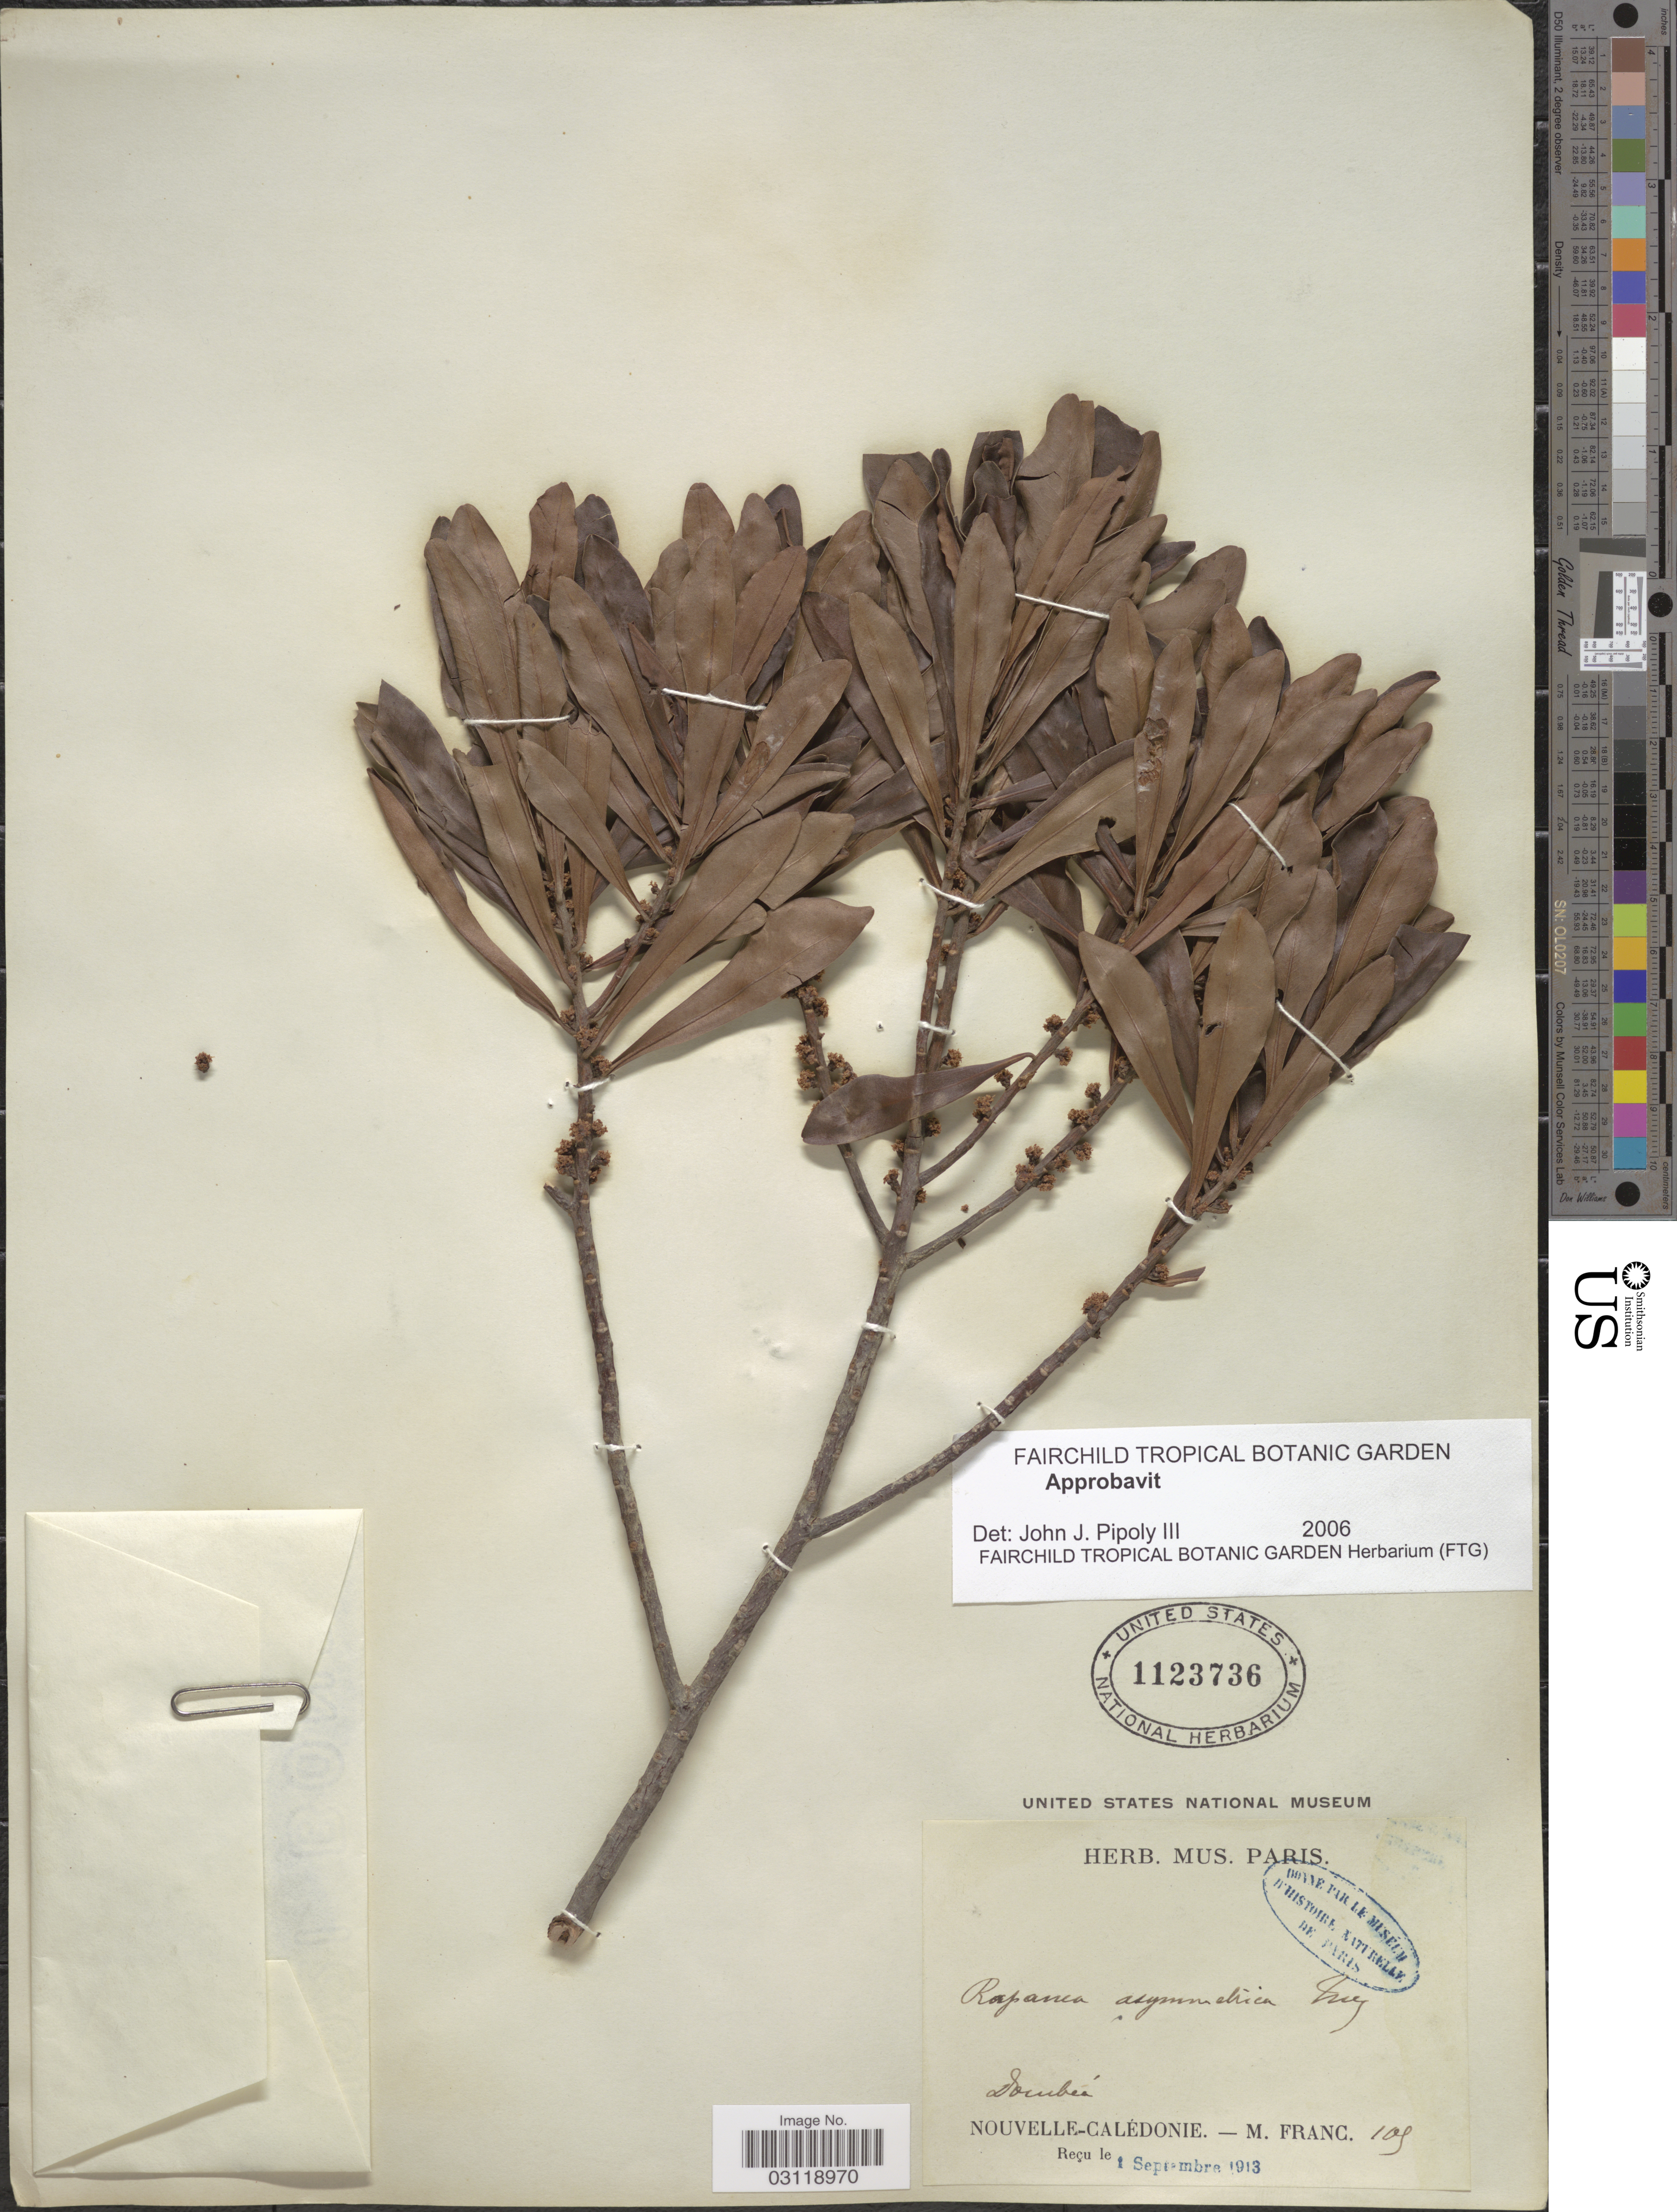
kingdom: Plantae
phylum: Tracheophyta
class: Magnoliopsida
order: Ericales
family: Primulaceae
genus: Rapanea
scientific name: Rapanea asymmetrica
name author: Mez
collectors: M. Franc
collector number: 105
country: New Caledonia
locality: Dombeá. Nouvelle-Calédonie.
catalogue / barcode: US 1123736